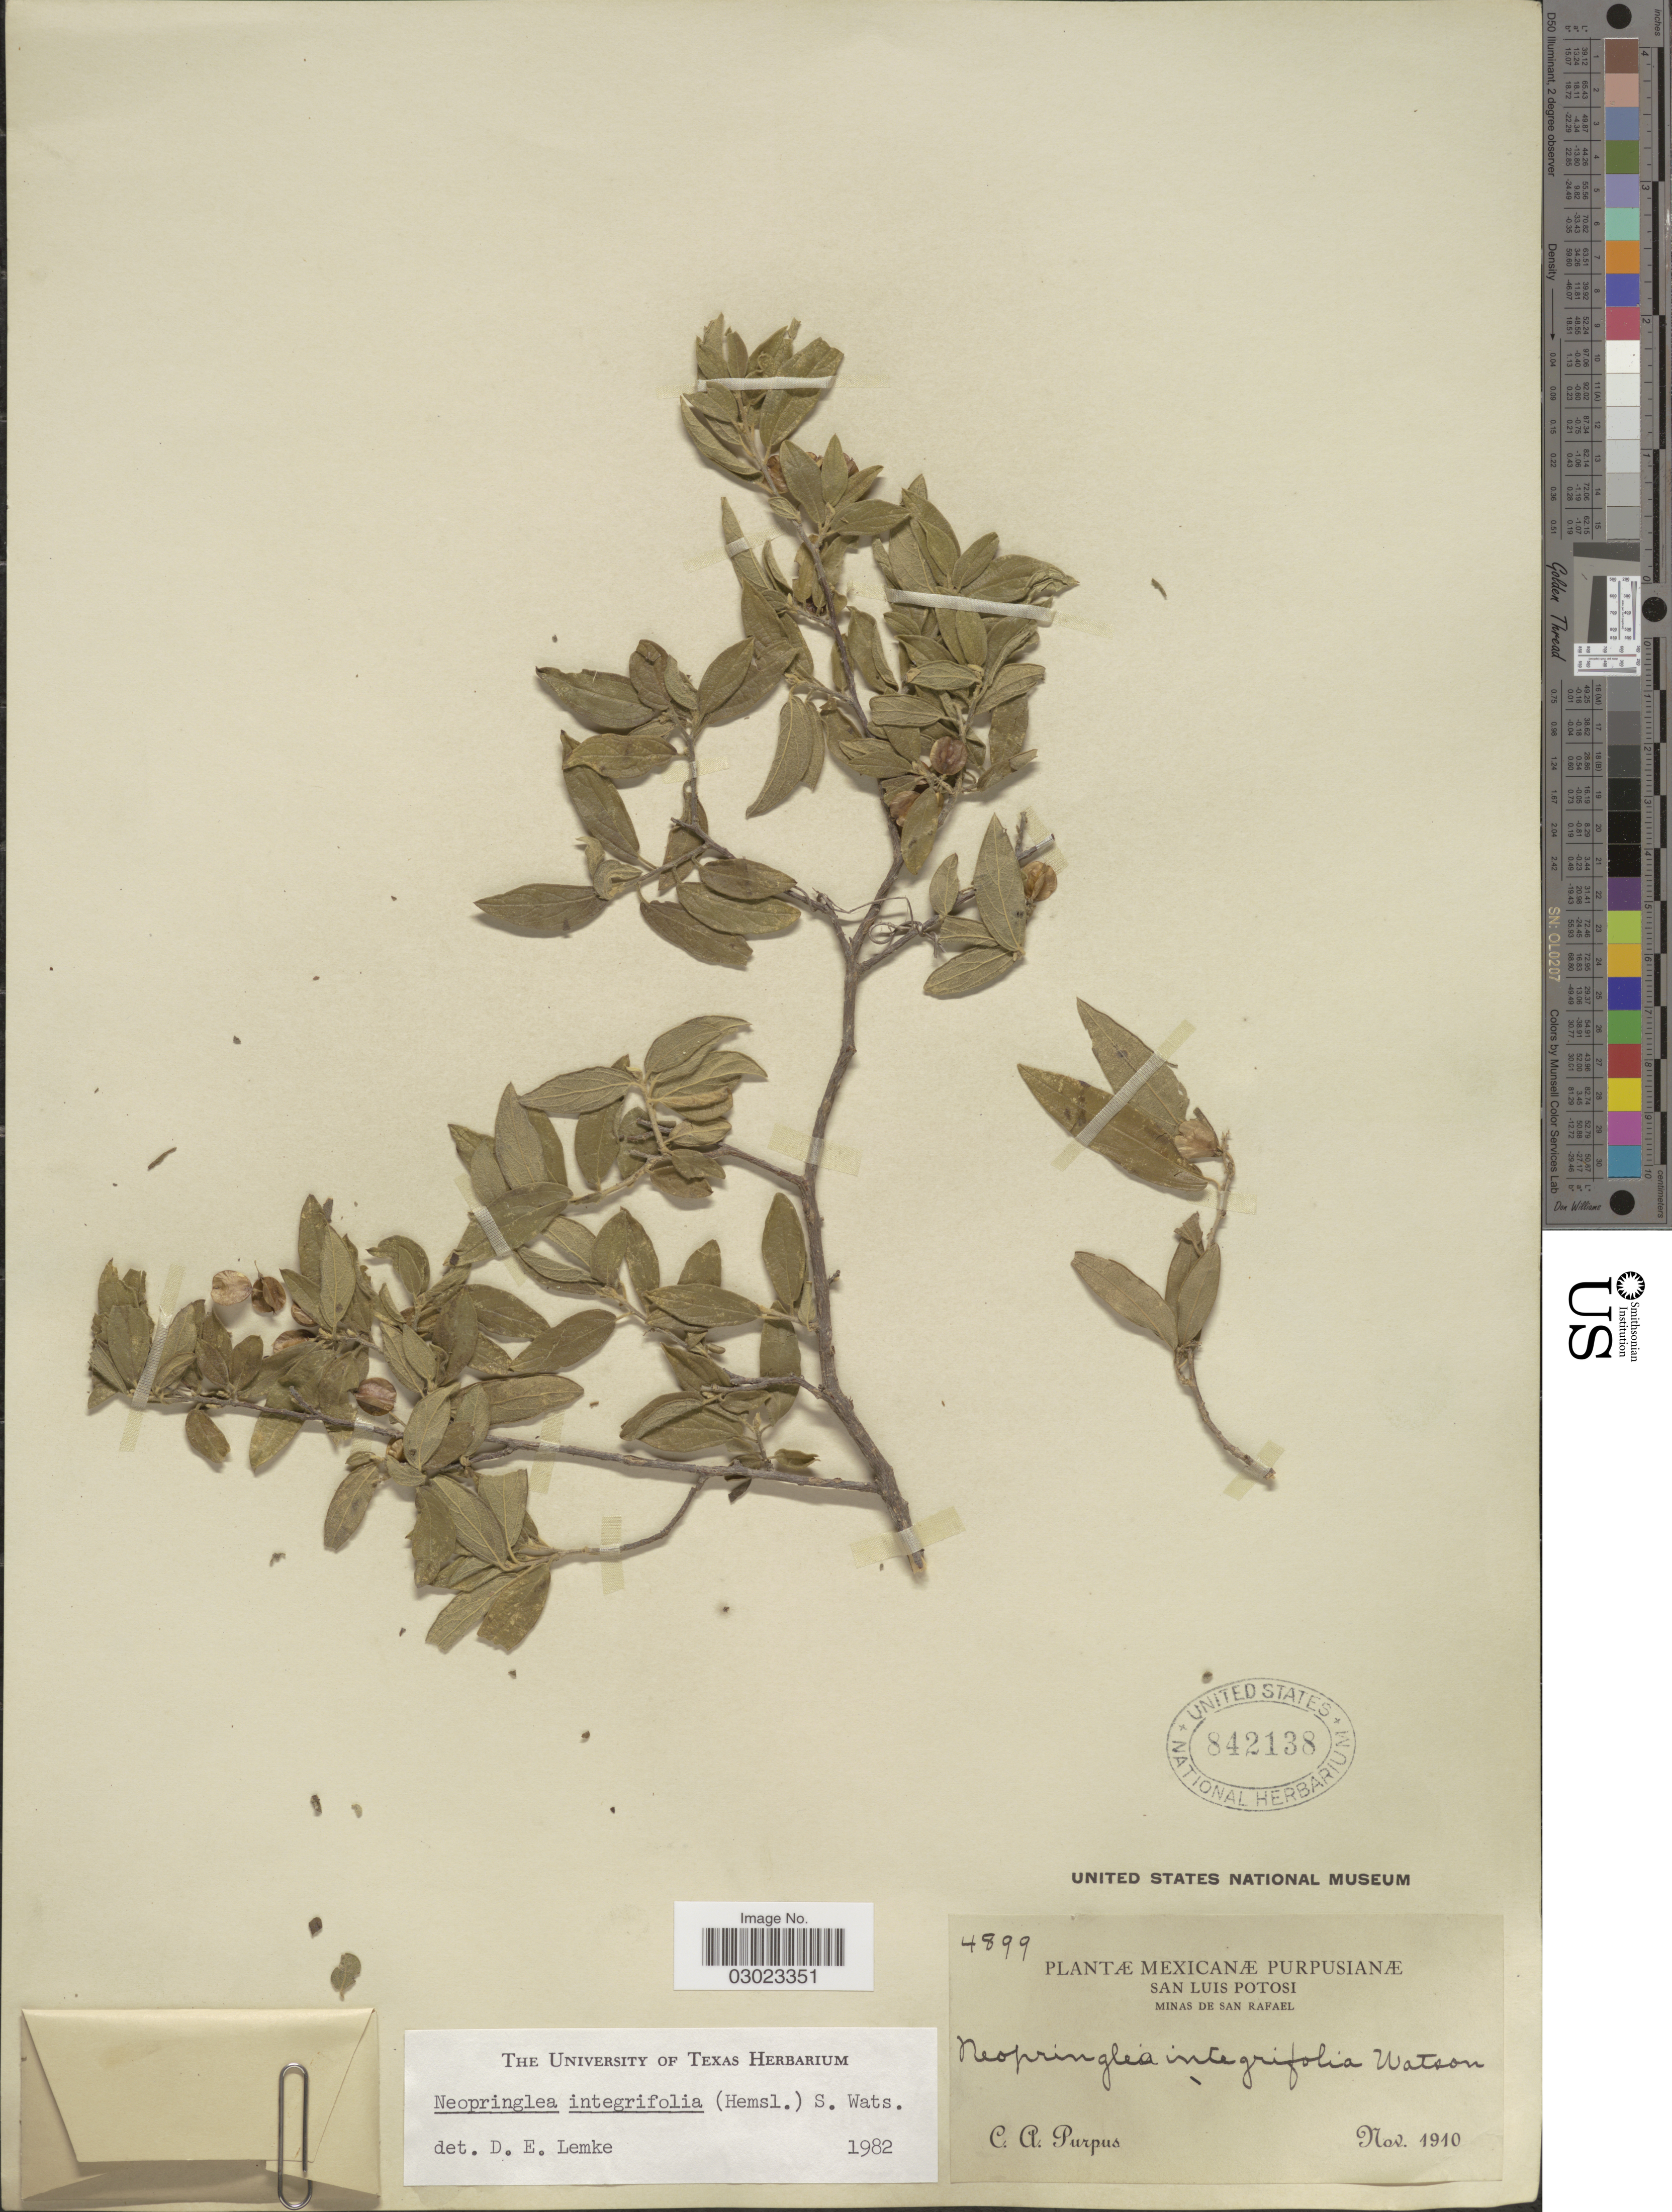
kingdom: Plantae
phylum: Tracheophyta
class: Magnoliopsida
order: Malpighiales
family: Salicaceae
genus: Neopringlea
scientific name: Neopringlea integrifolia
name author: (Hemsl.) S. Watson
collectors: C. A. Purpus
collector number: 4899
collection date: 1910-11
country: Mexico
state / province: San Luis Potosí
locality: Minas de San Rafael.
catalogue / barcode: US 842138